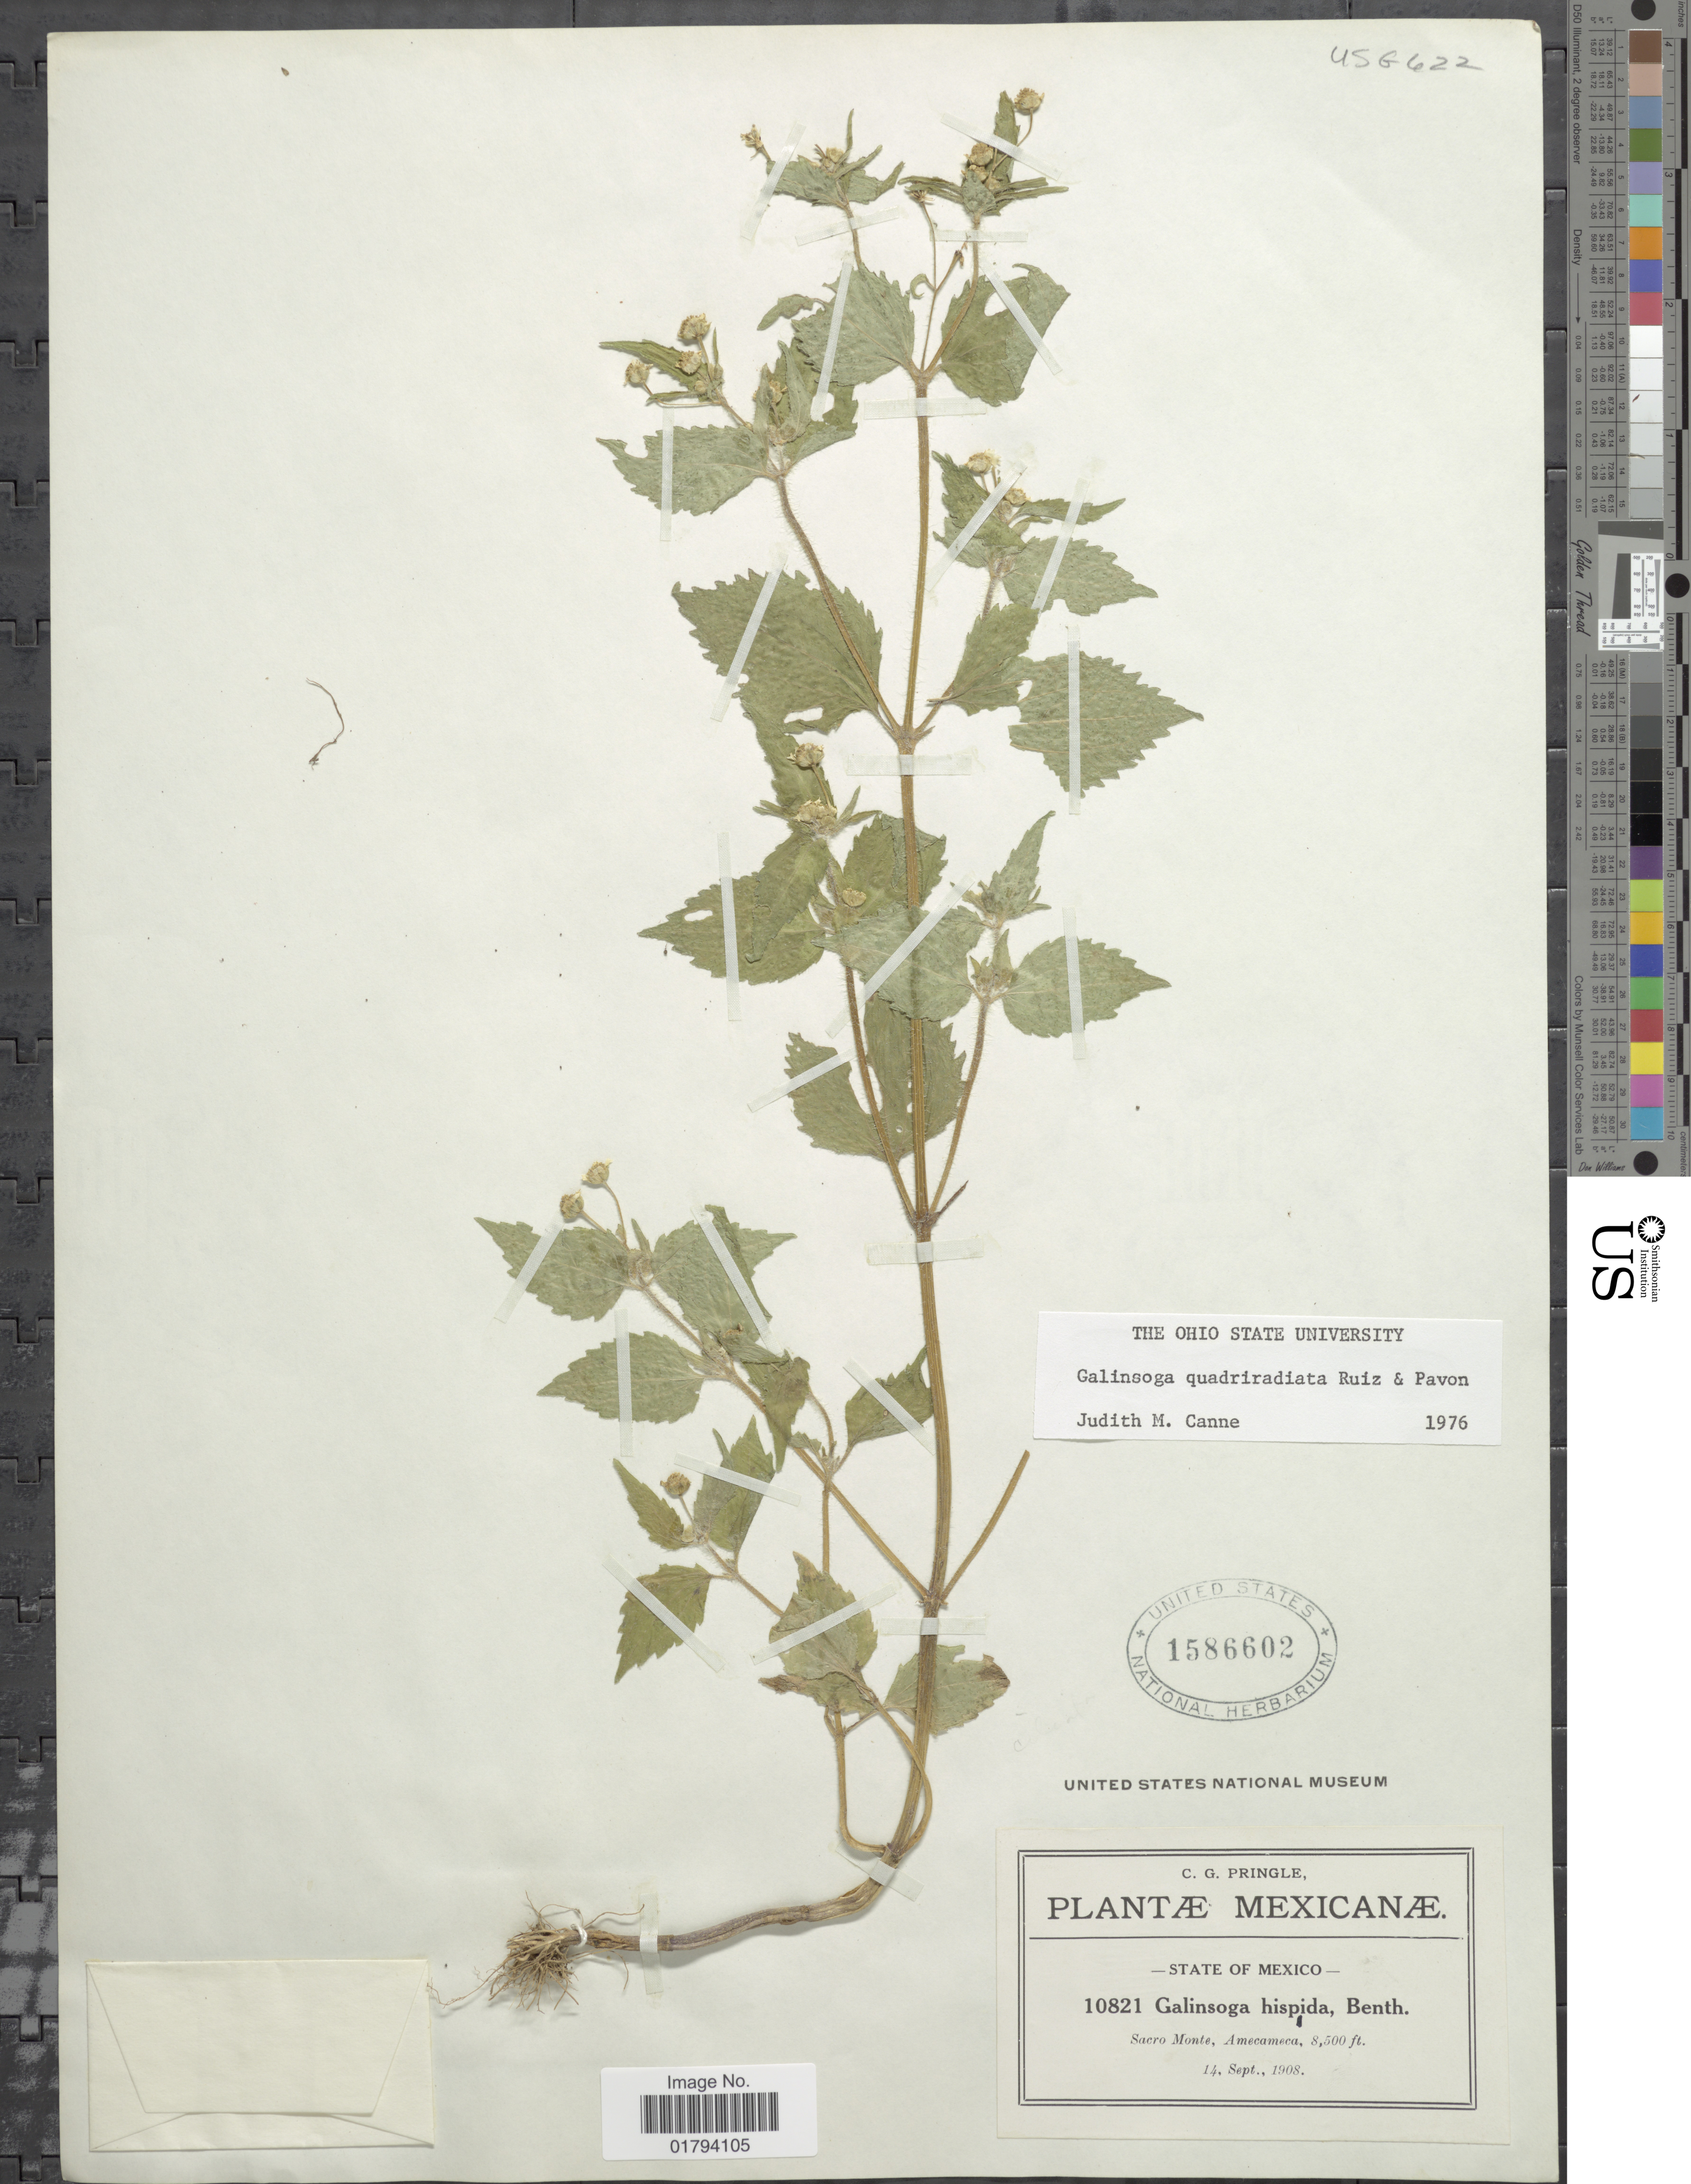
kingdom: Plantae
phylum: Tracheophyta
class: Magnoliopsida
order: Asterales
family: Asteraceae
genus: Galinsoga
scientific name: Galinsoga quadriradiata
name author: Ruiz & Pav.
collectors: C. G. Pringle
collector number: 10821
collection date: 1908-09-14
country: Mexico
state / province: México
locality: Sacro Monte, Amecameca.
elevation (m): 2591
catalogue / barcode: US 1586602